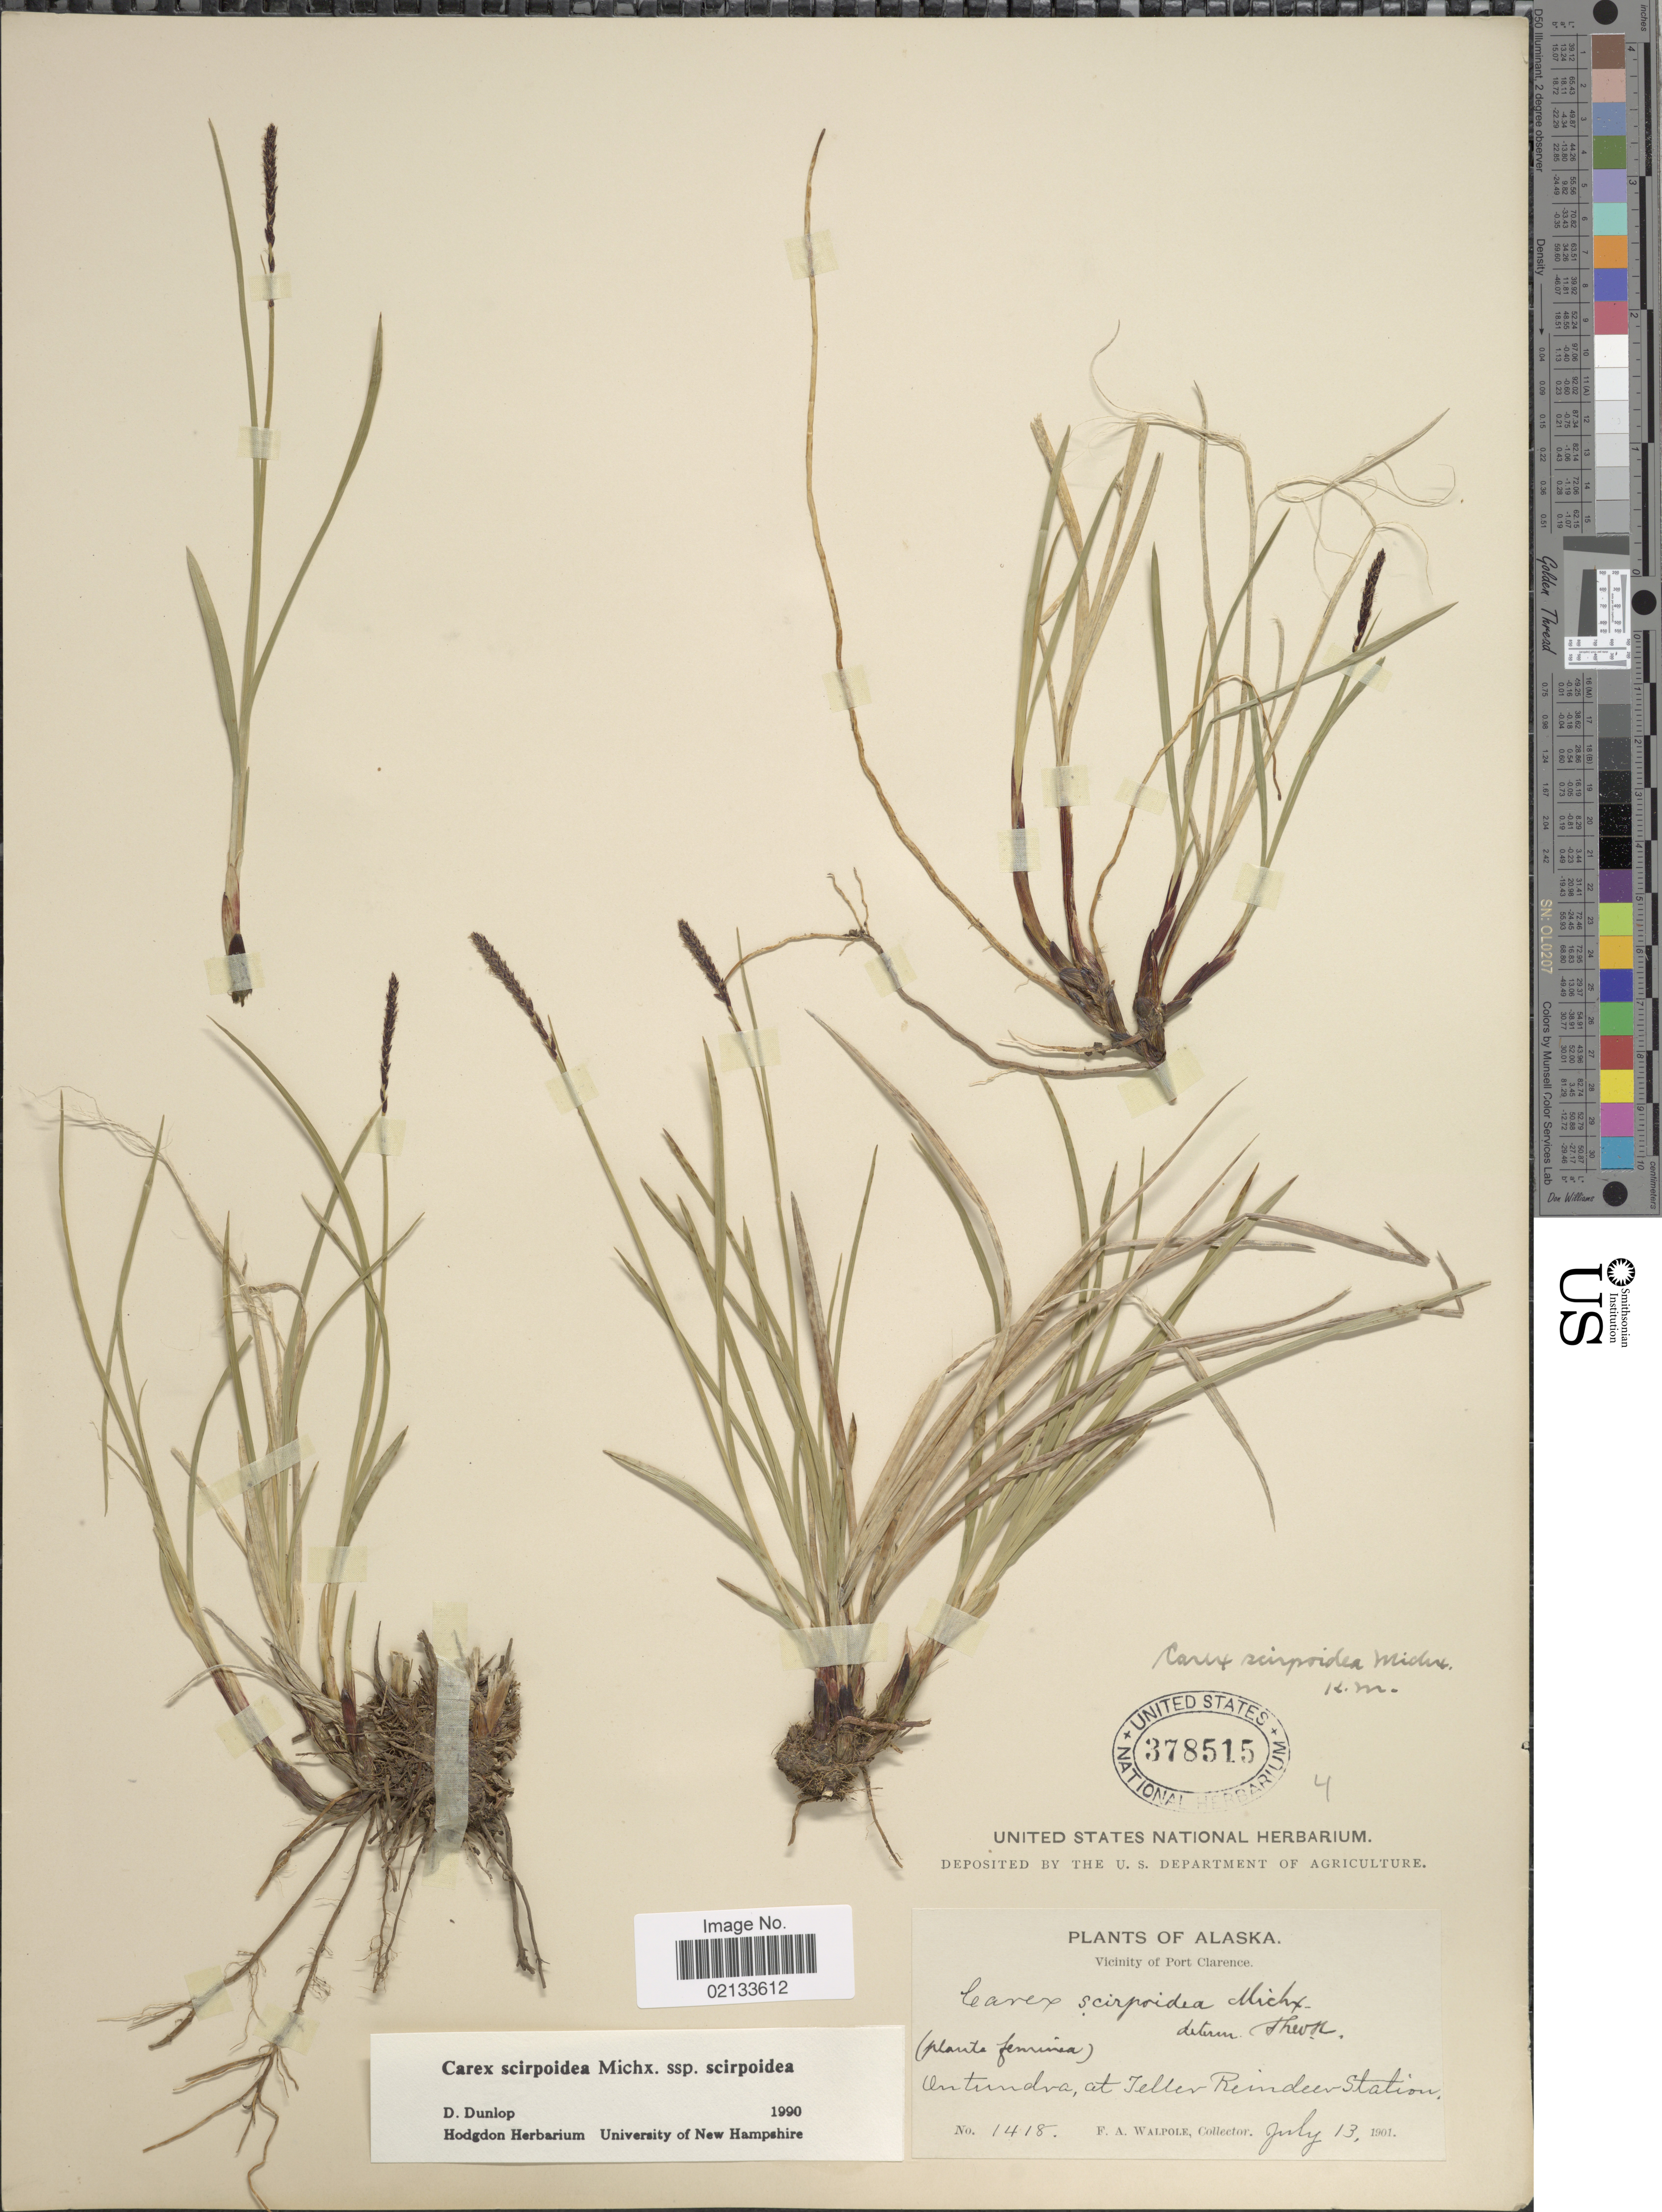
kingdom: Plantae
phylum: Tracheophyta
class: Liliopsida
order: Poales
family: Cyperaceae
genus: Carex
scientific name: Carex scirpoidea subsp. scirpoidea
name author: Michx.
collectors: F. Walpole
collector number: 1418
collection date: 1901-07-13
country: United States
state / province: Alaska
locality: Vicinity Port Clarence, On tundra, at Teller Reindeer Station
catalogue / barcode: US 378515